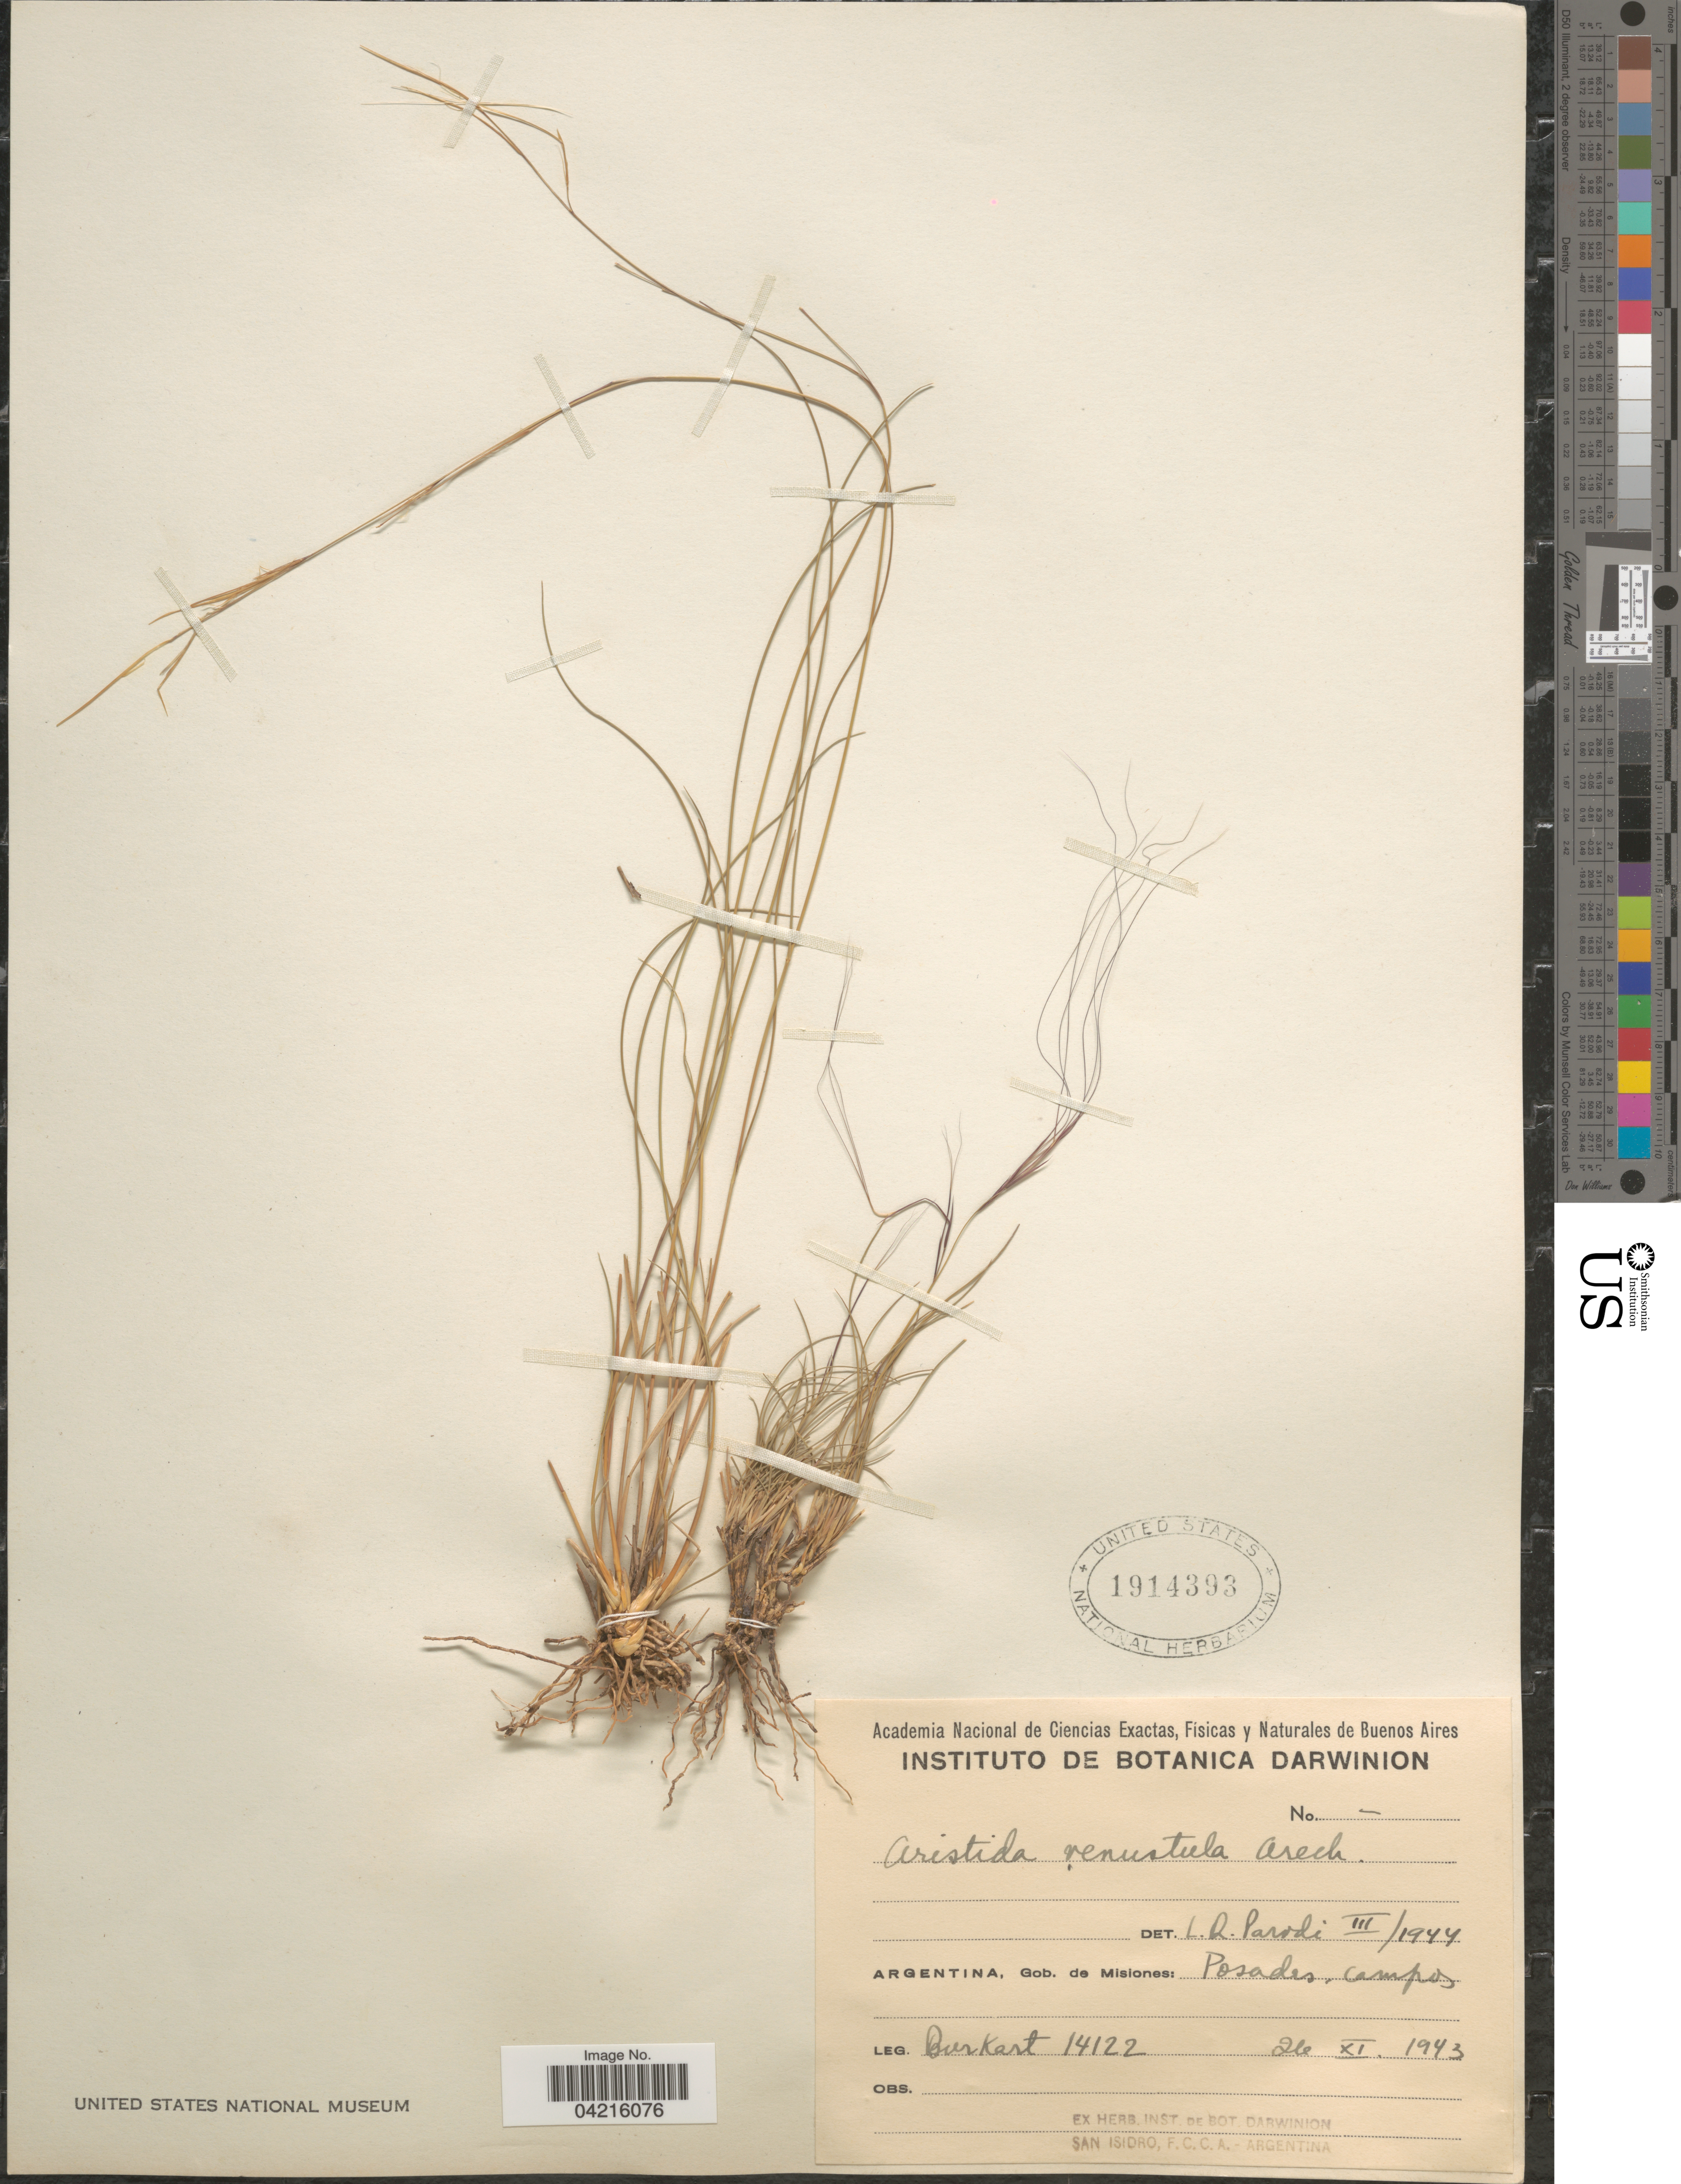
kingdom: Plantae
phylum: Tracheophyta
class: Liliopsida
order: Poales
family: Poaceae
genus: Aristida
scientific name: Aristida venustula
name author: Arechav.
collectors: -- Burkart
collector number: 14122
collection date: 1943-11-26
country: Argentina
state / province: Misiones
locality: Gob. de Misiones: Posadas, campos.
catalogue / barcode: US 1914393